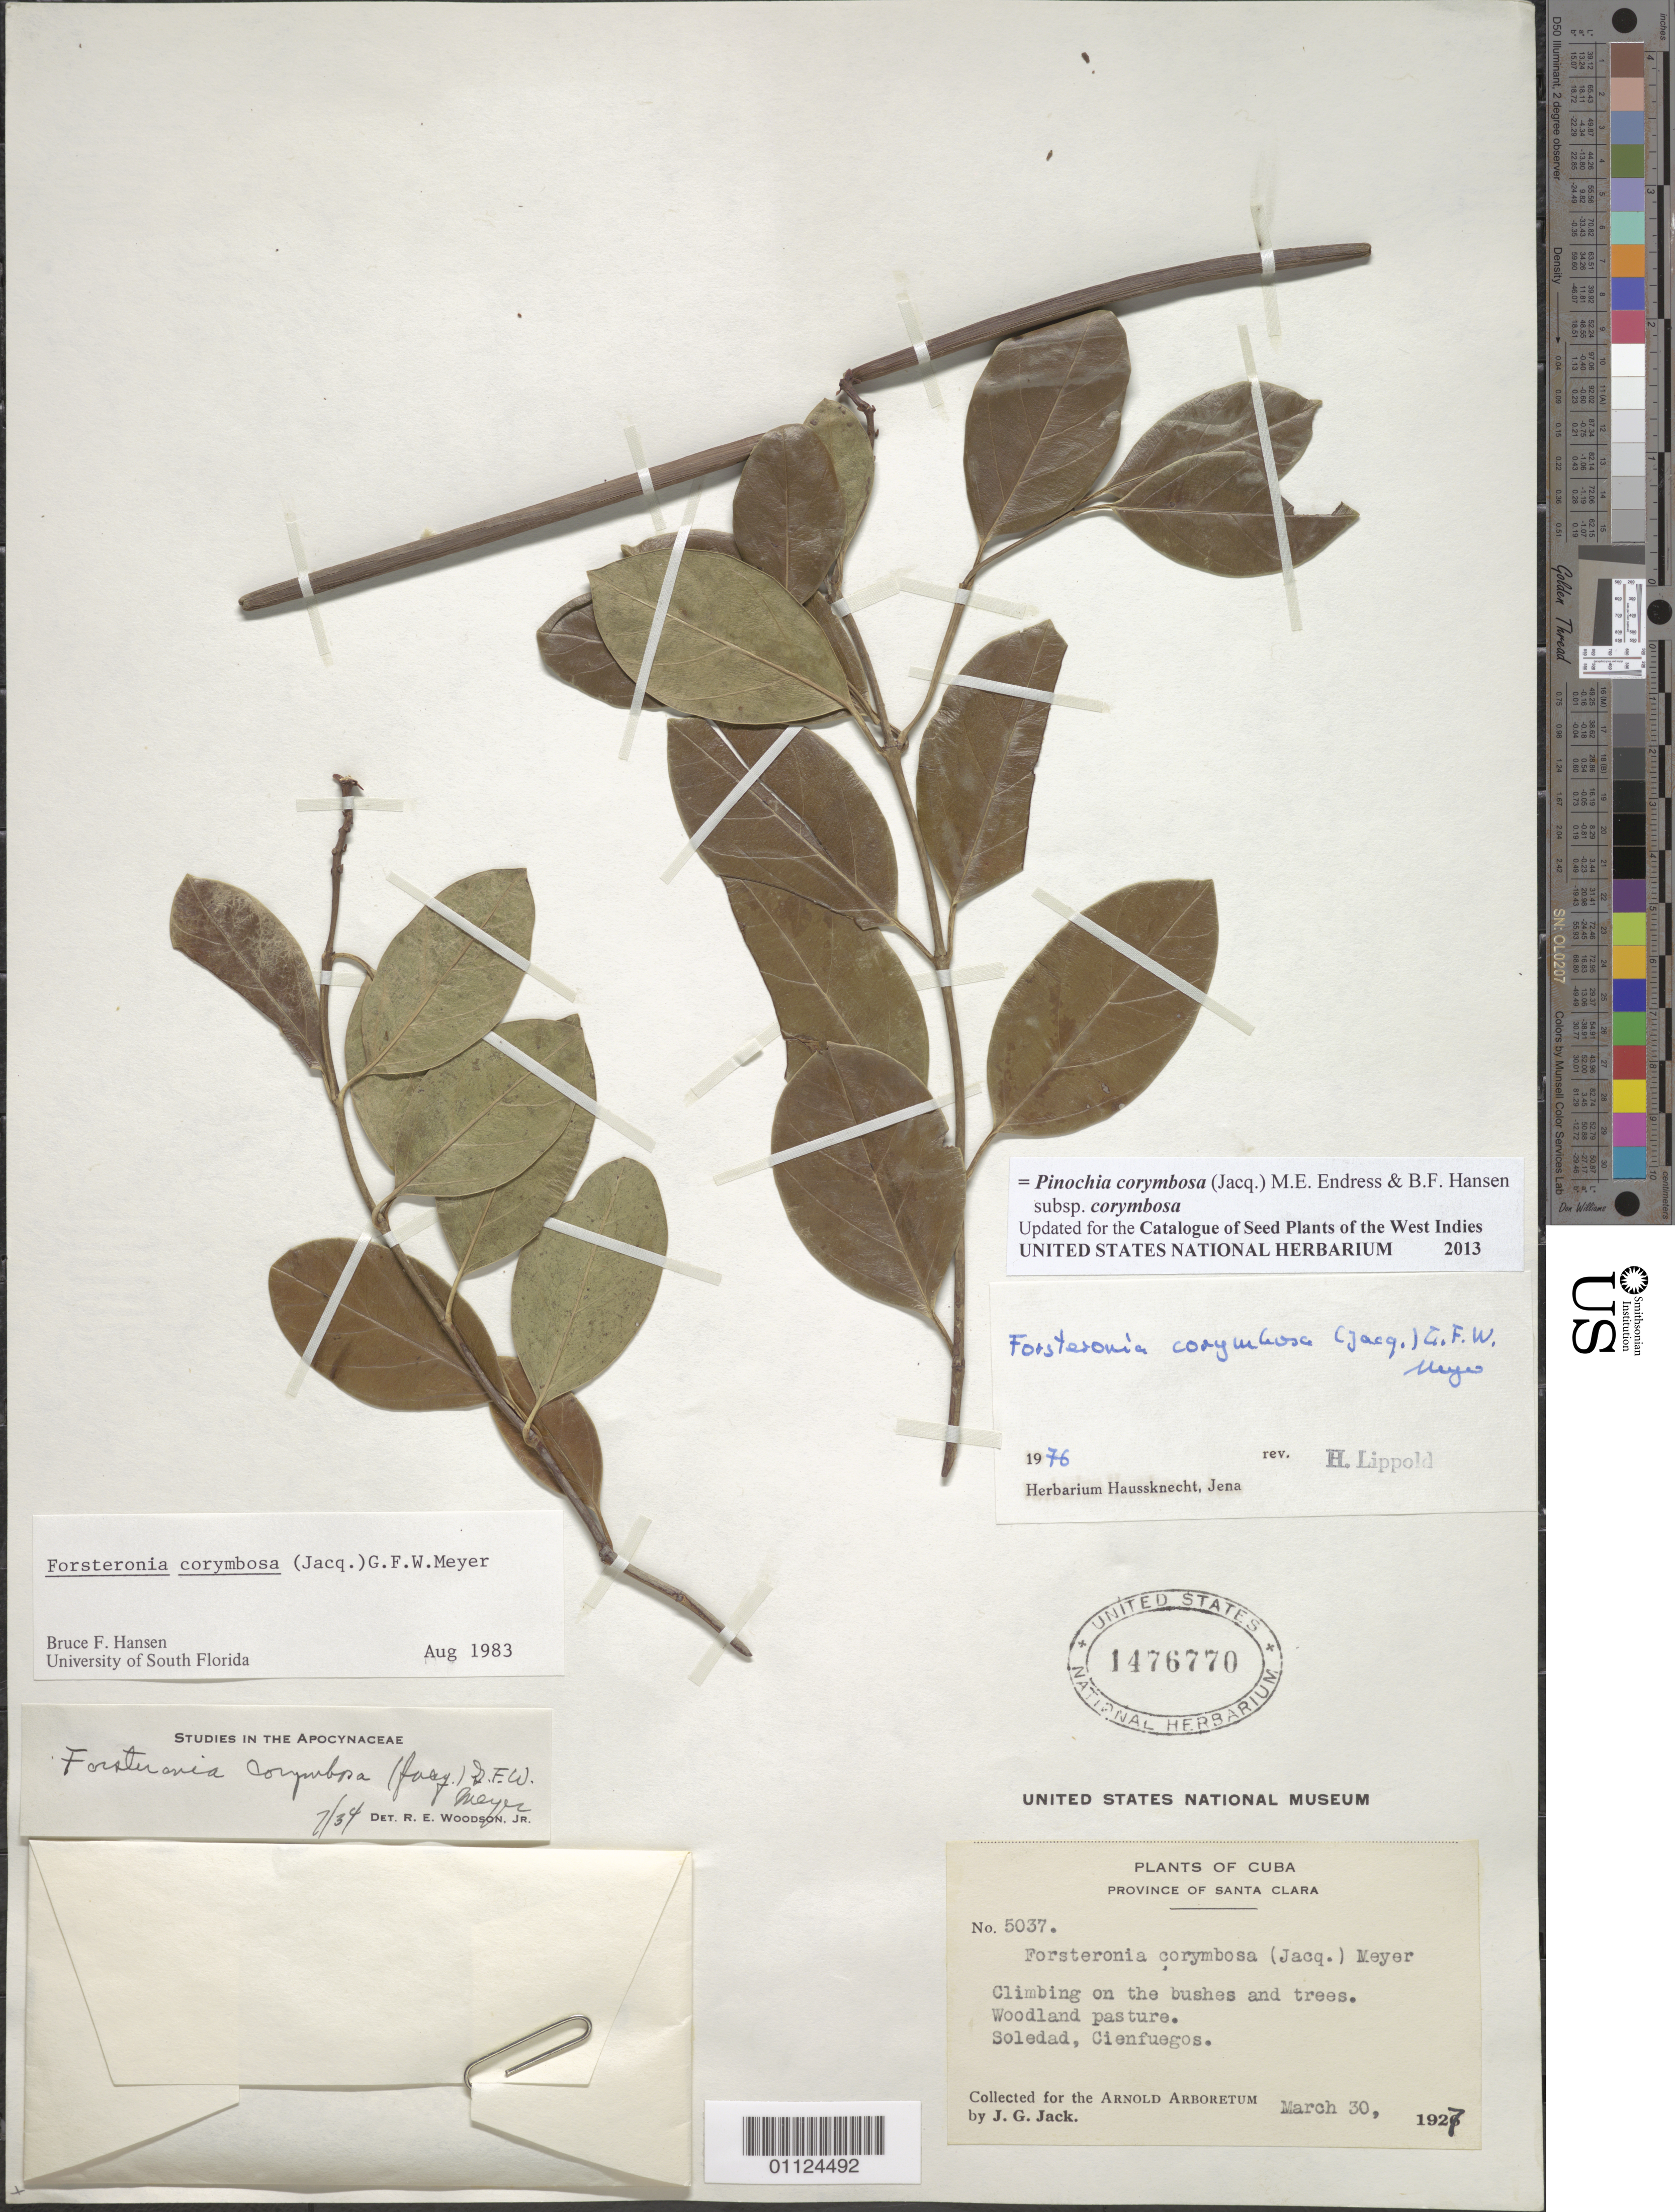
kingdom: Plantae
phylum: Tracheophyta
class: Magnoliopsida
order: Gentianales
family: Apocynaceae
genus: Pinochia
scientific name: Pinochia corymbosa subsp. corymbosa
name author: (Jacq.) M.E. Endress & B.F. Hansen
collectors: J. G. Jack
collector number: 5037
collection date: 1927-03-30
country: Cuba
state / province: Las Villas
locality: Santa Clara Province [Las Villas]. Soledad, Cienfuegos.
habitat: Climbing on the bushes and trees. Woodland pasture.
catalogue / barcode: US 1476770